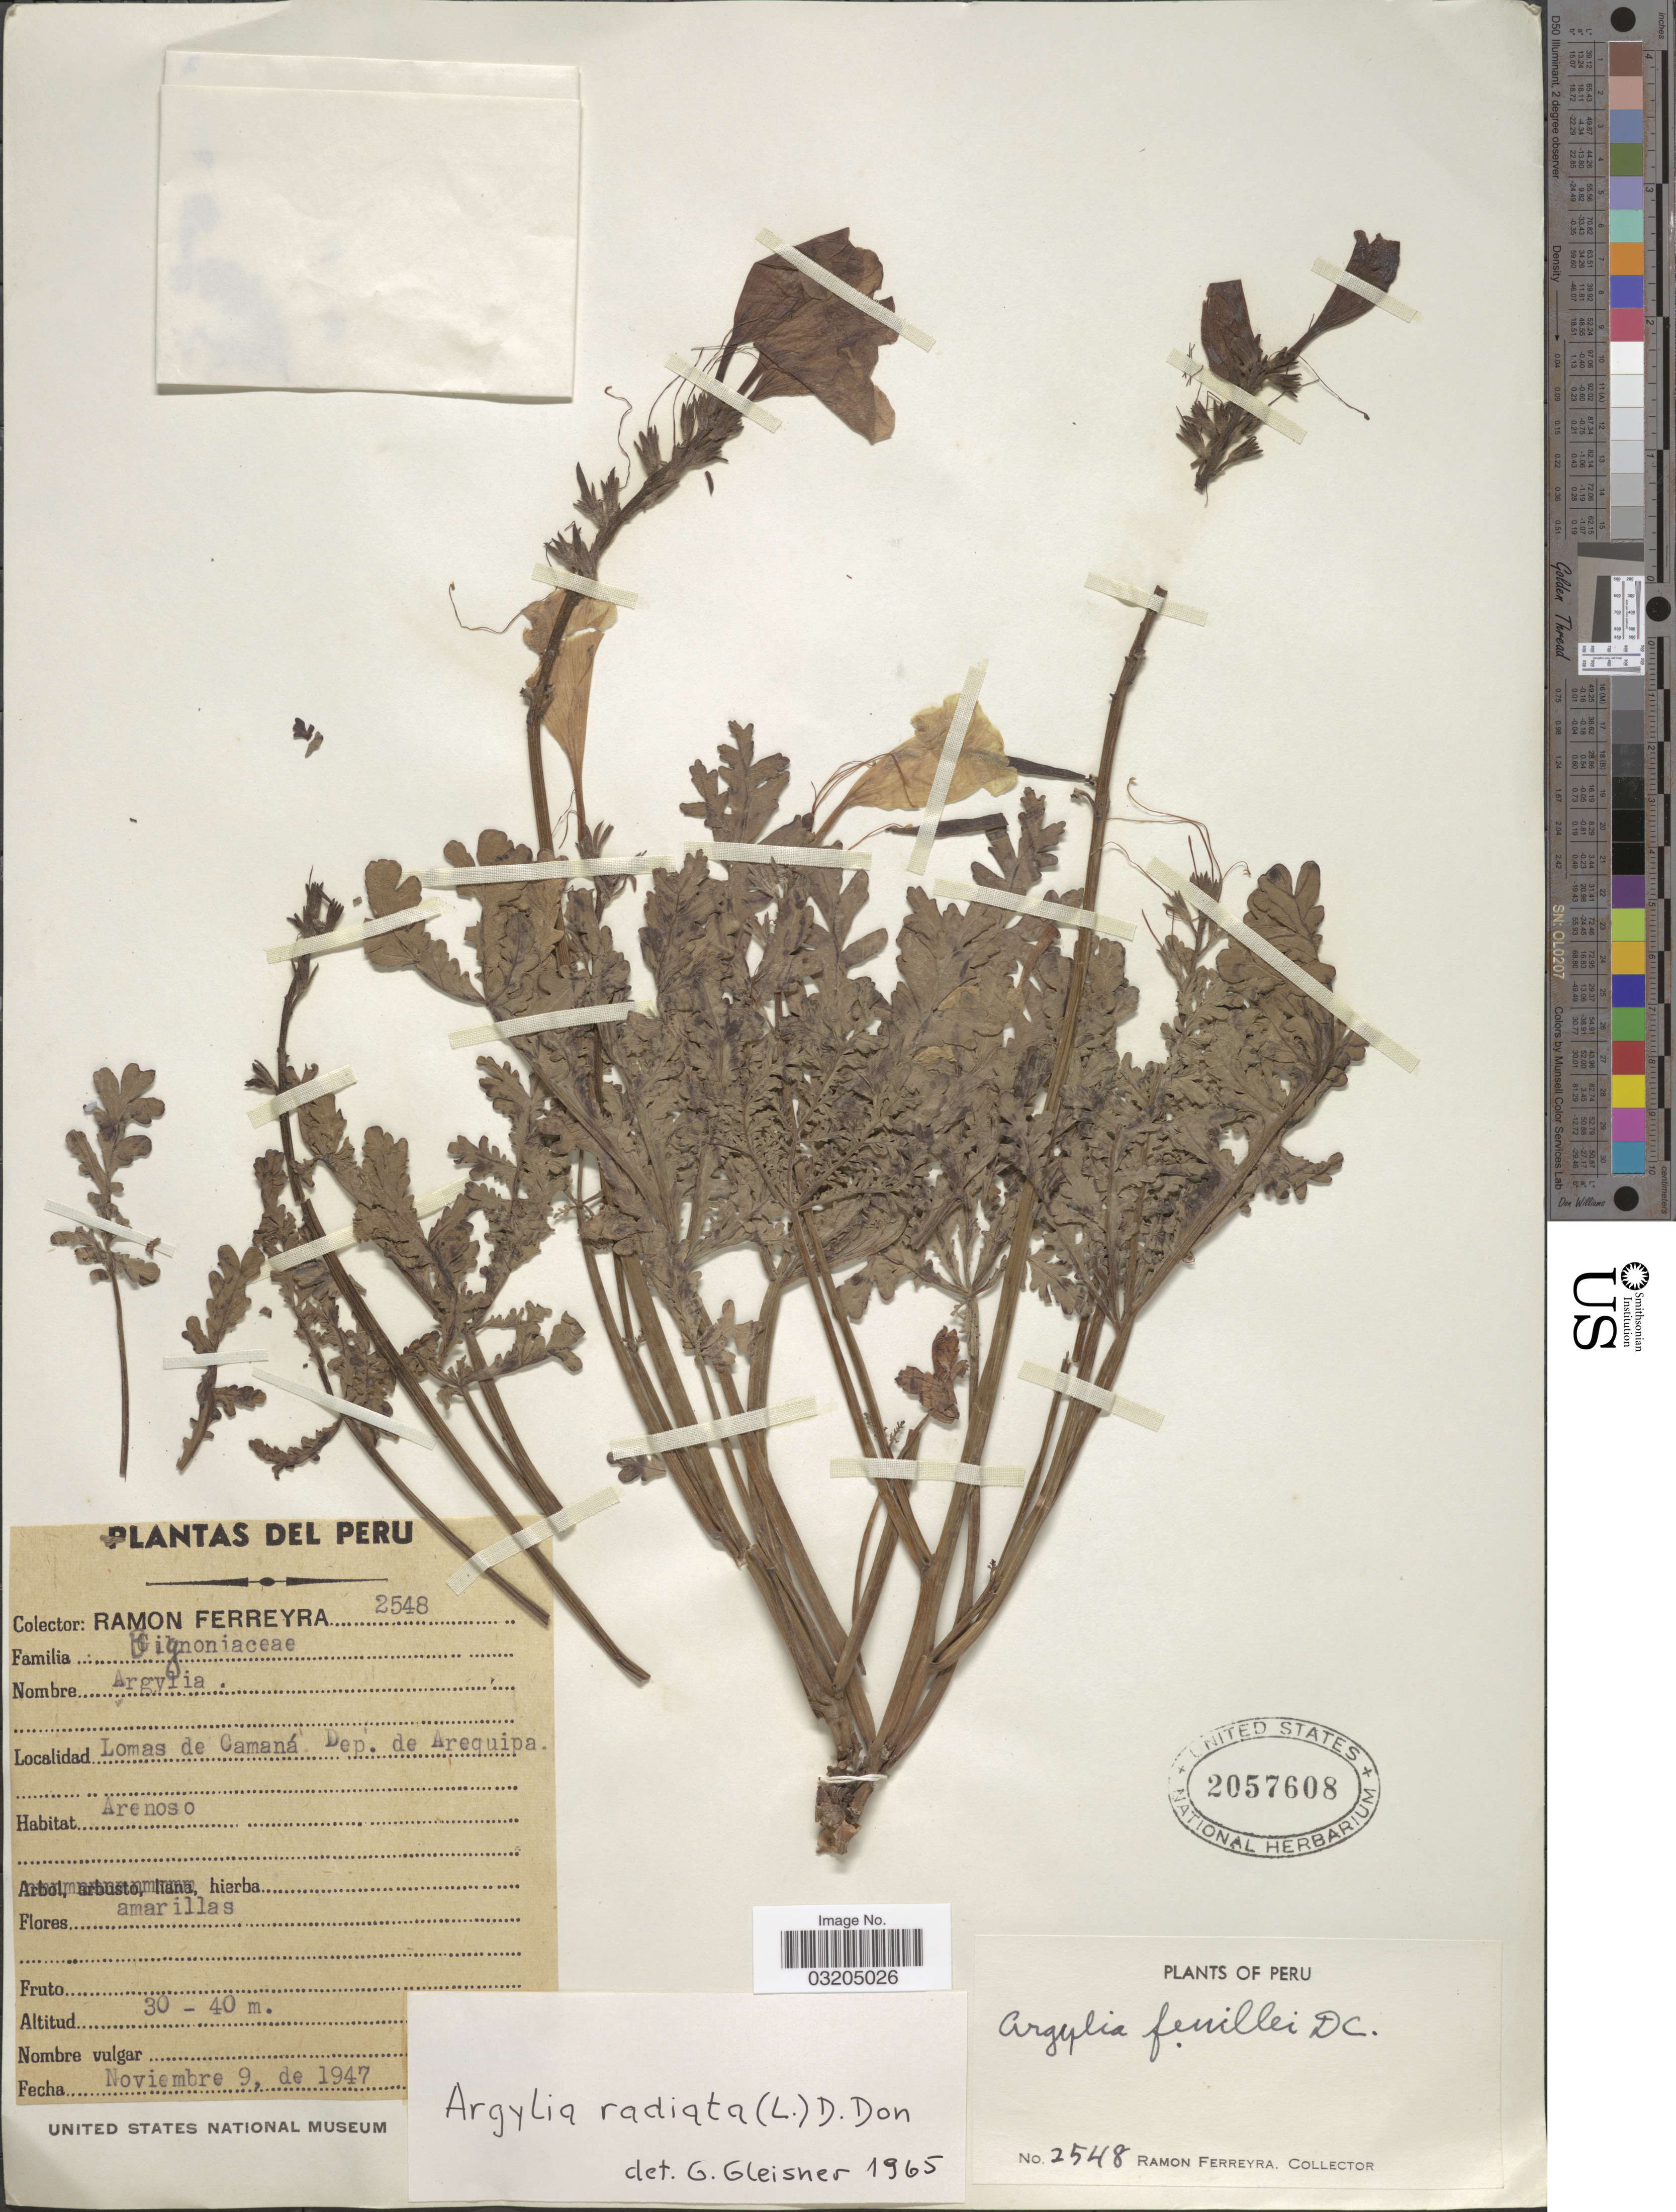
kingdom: Plantae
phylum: Tracheophyta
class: Magnoliopsida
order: Lamiales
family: Bignoniaceae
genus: Argylia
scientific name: Argylia radiata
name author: (L.) D. Don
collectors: R. A. Ferreyra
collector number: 2548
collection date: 1947-11-09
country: Peru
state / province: Arequipa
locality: Lomas de Camaná, Dep. de Arequipa.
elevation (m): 30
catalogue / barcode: US 2057608